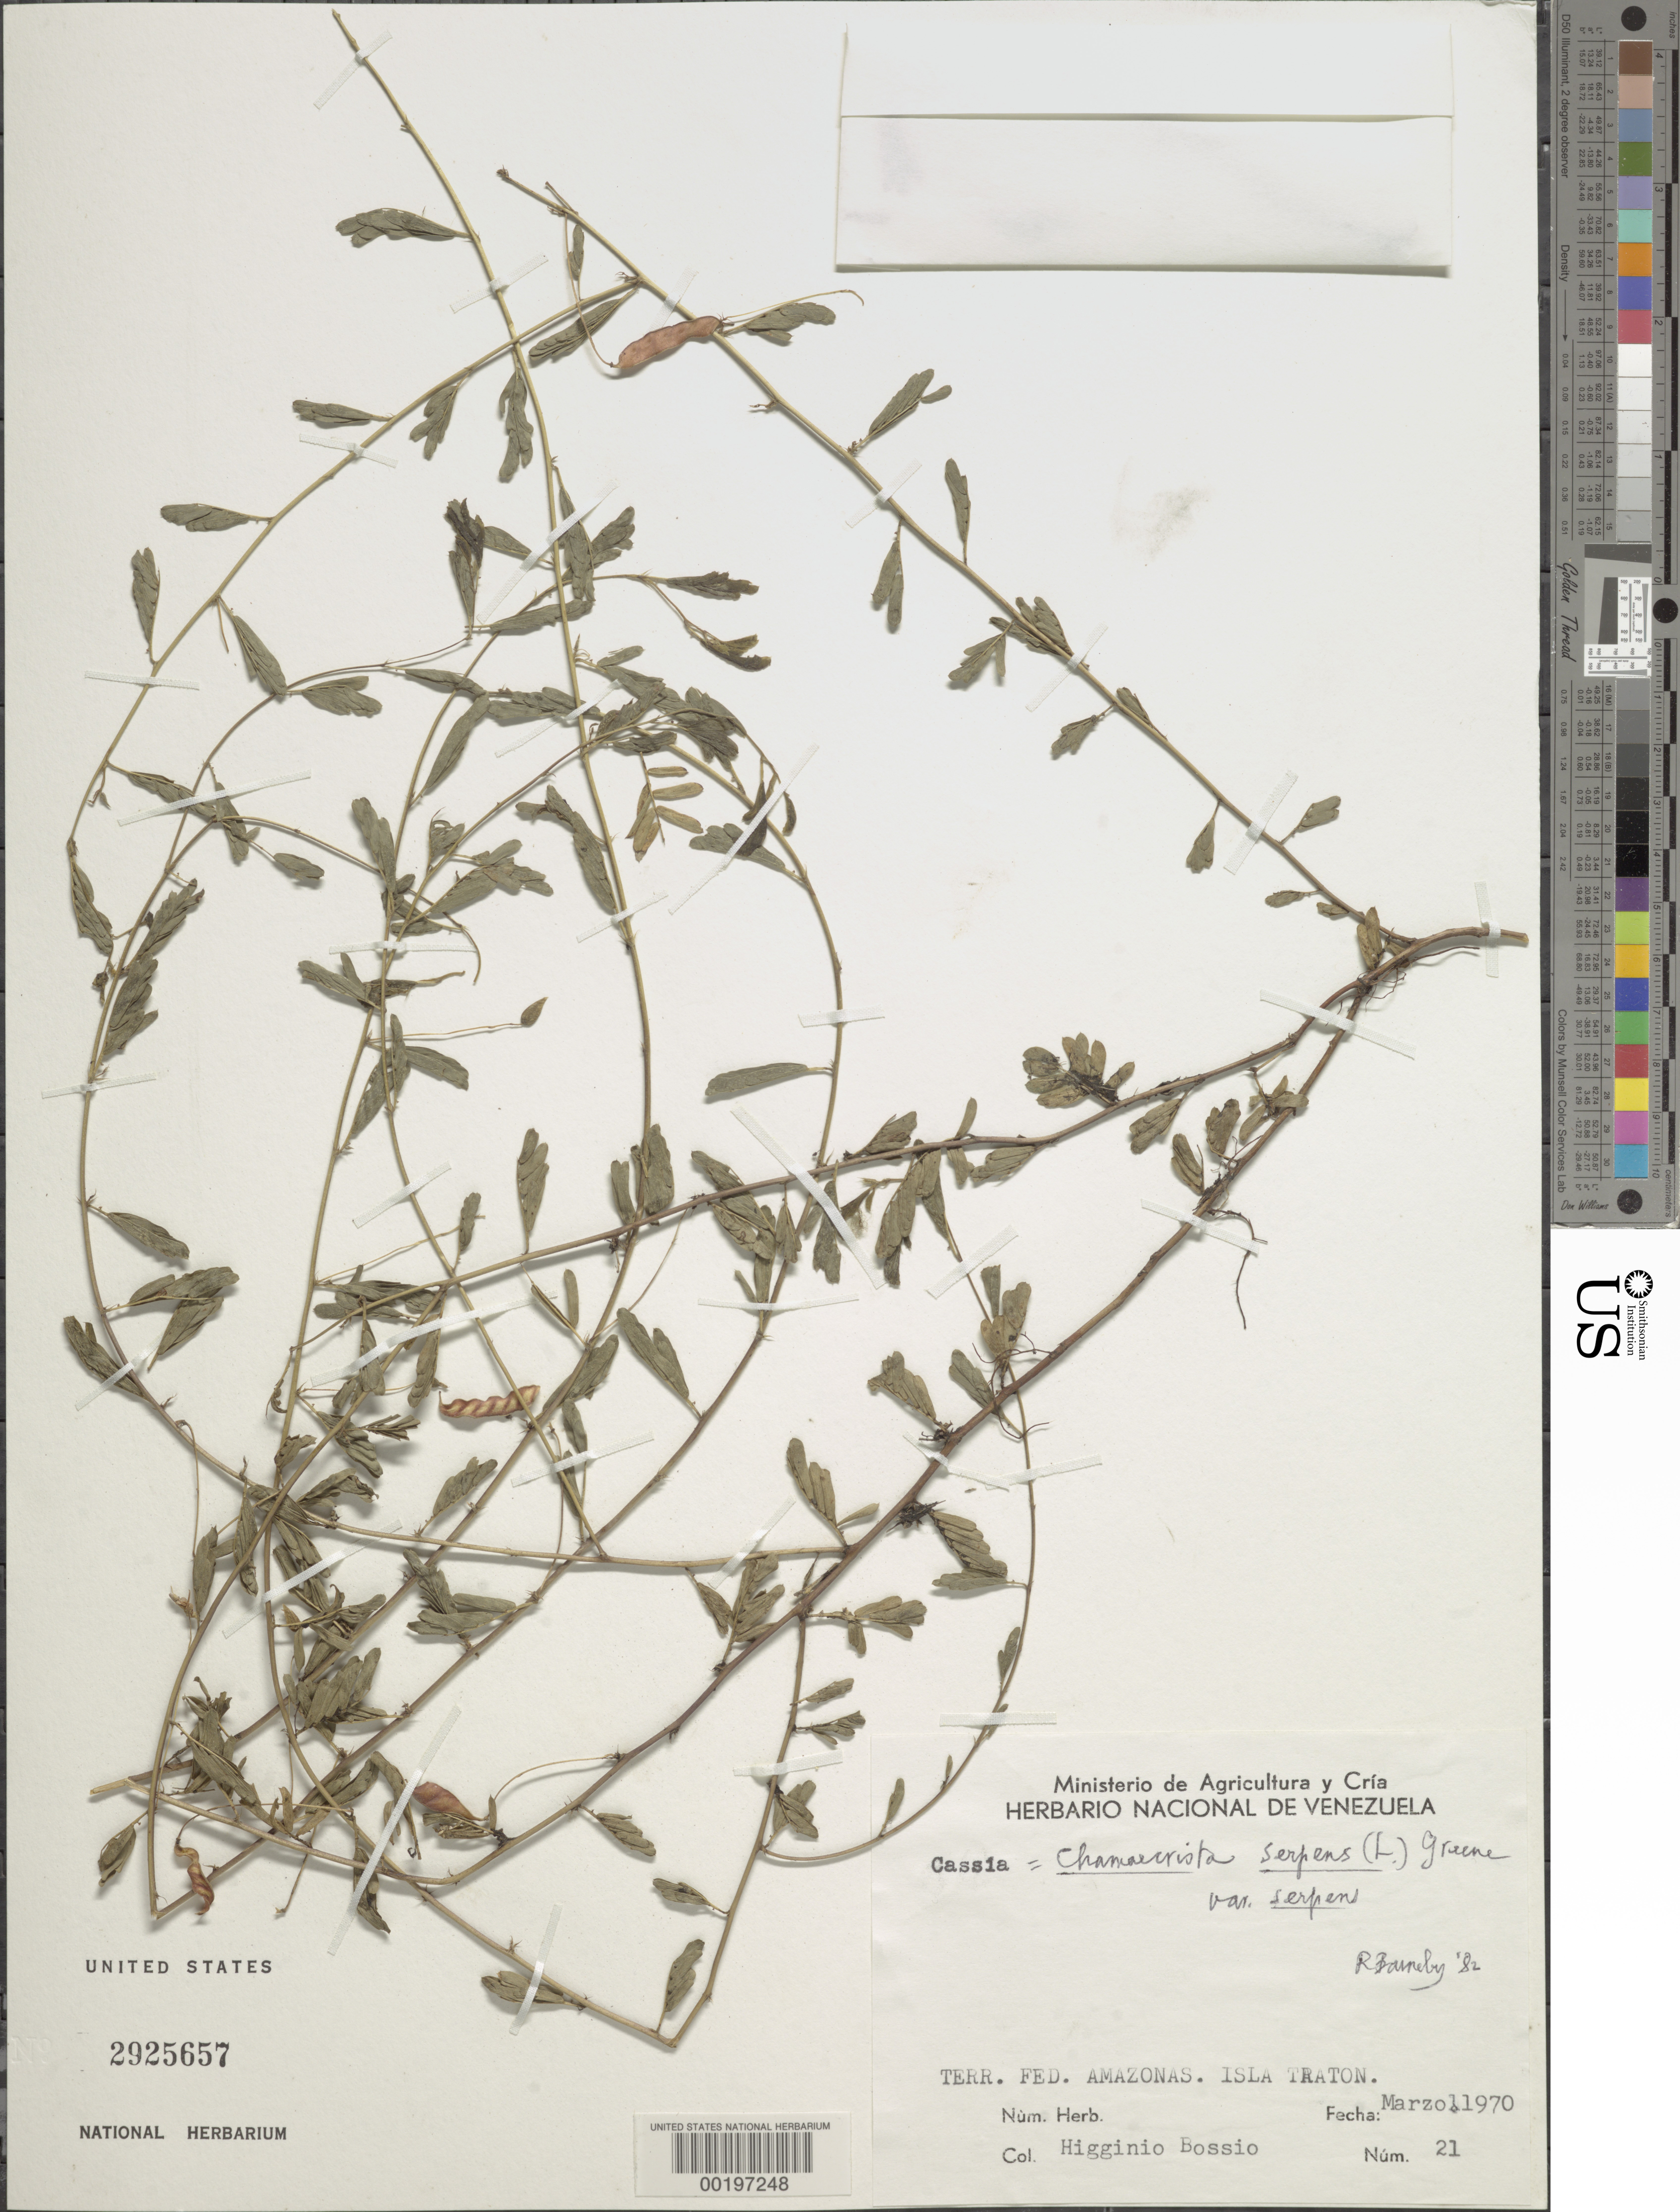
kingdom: Plantae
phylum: Tracheophyta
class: Magnoliopsida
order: Fabales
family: Fabaceae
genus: Chamaecrista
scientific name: Chamaecrista serpens var. serpens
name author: (L.) Greene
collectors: H. Bossio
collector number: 21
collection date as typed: Mar 1970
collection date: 1970-03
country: Venezuela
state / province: Amazonas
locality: Isla traton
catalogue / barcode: US 2925657